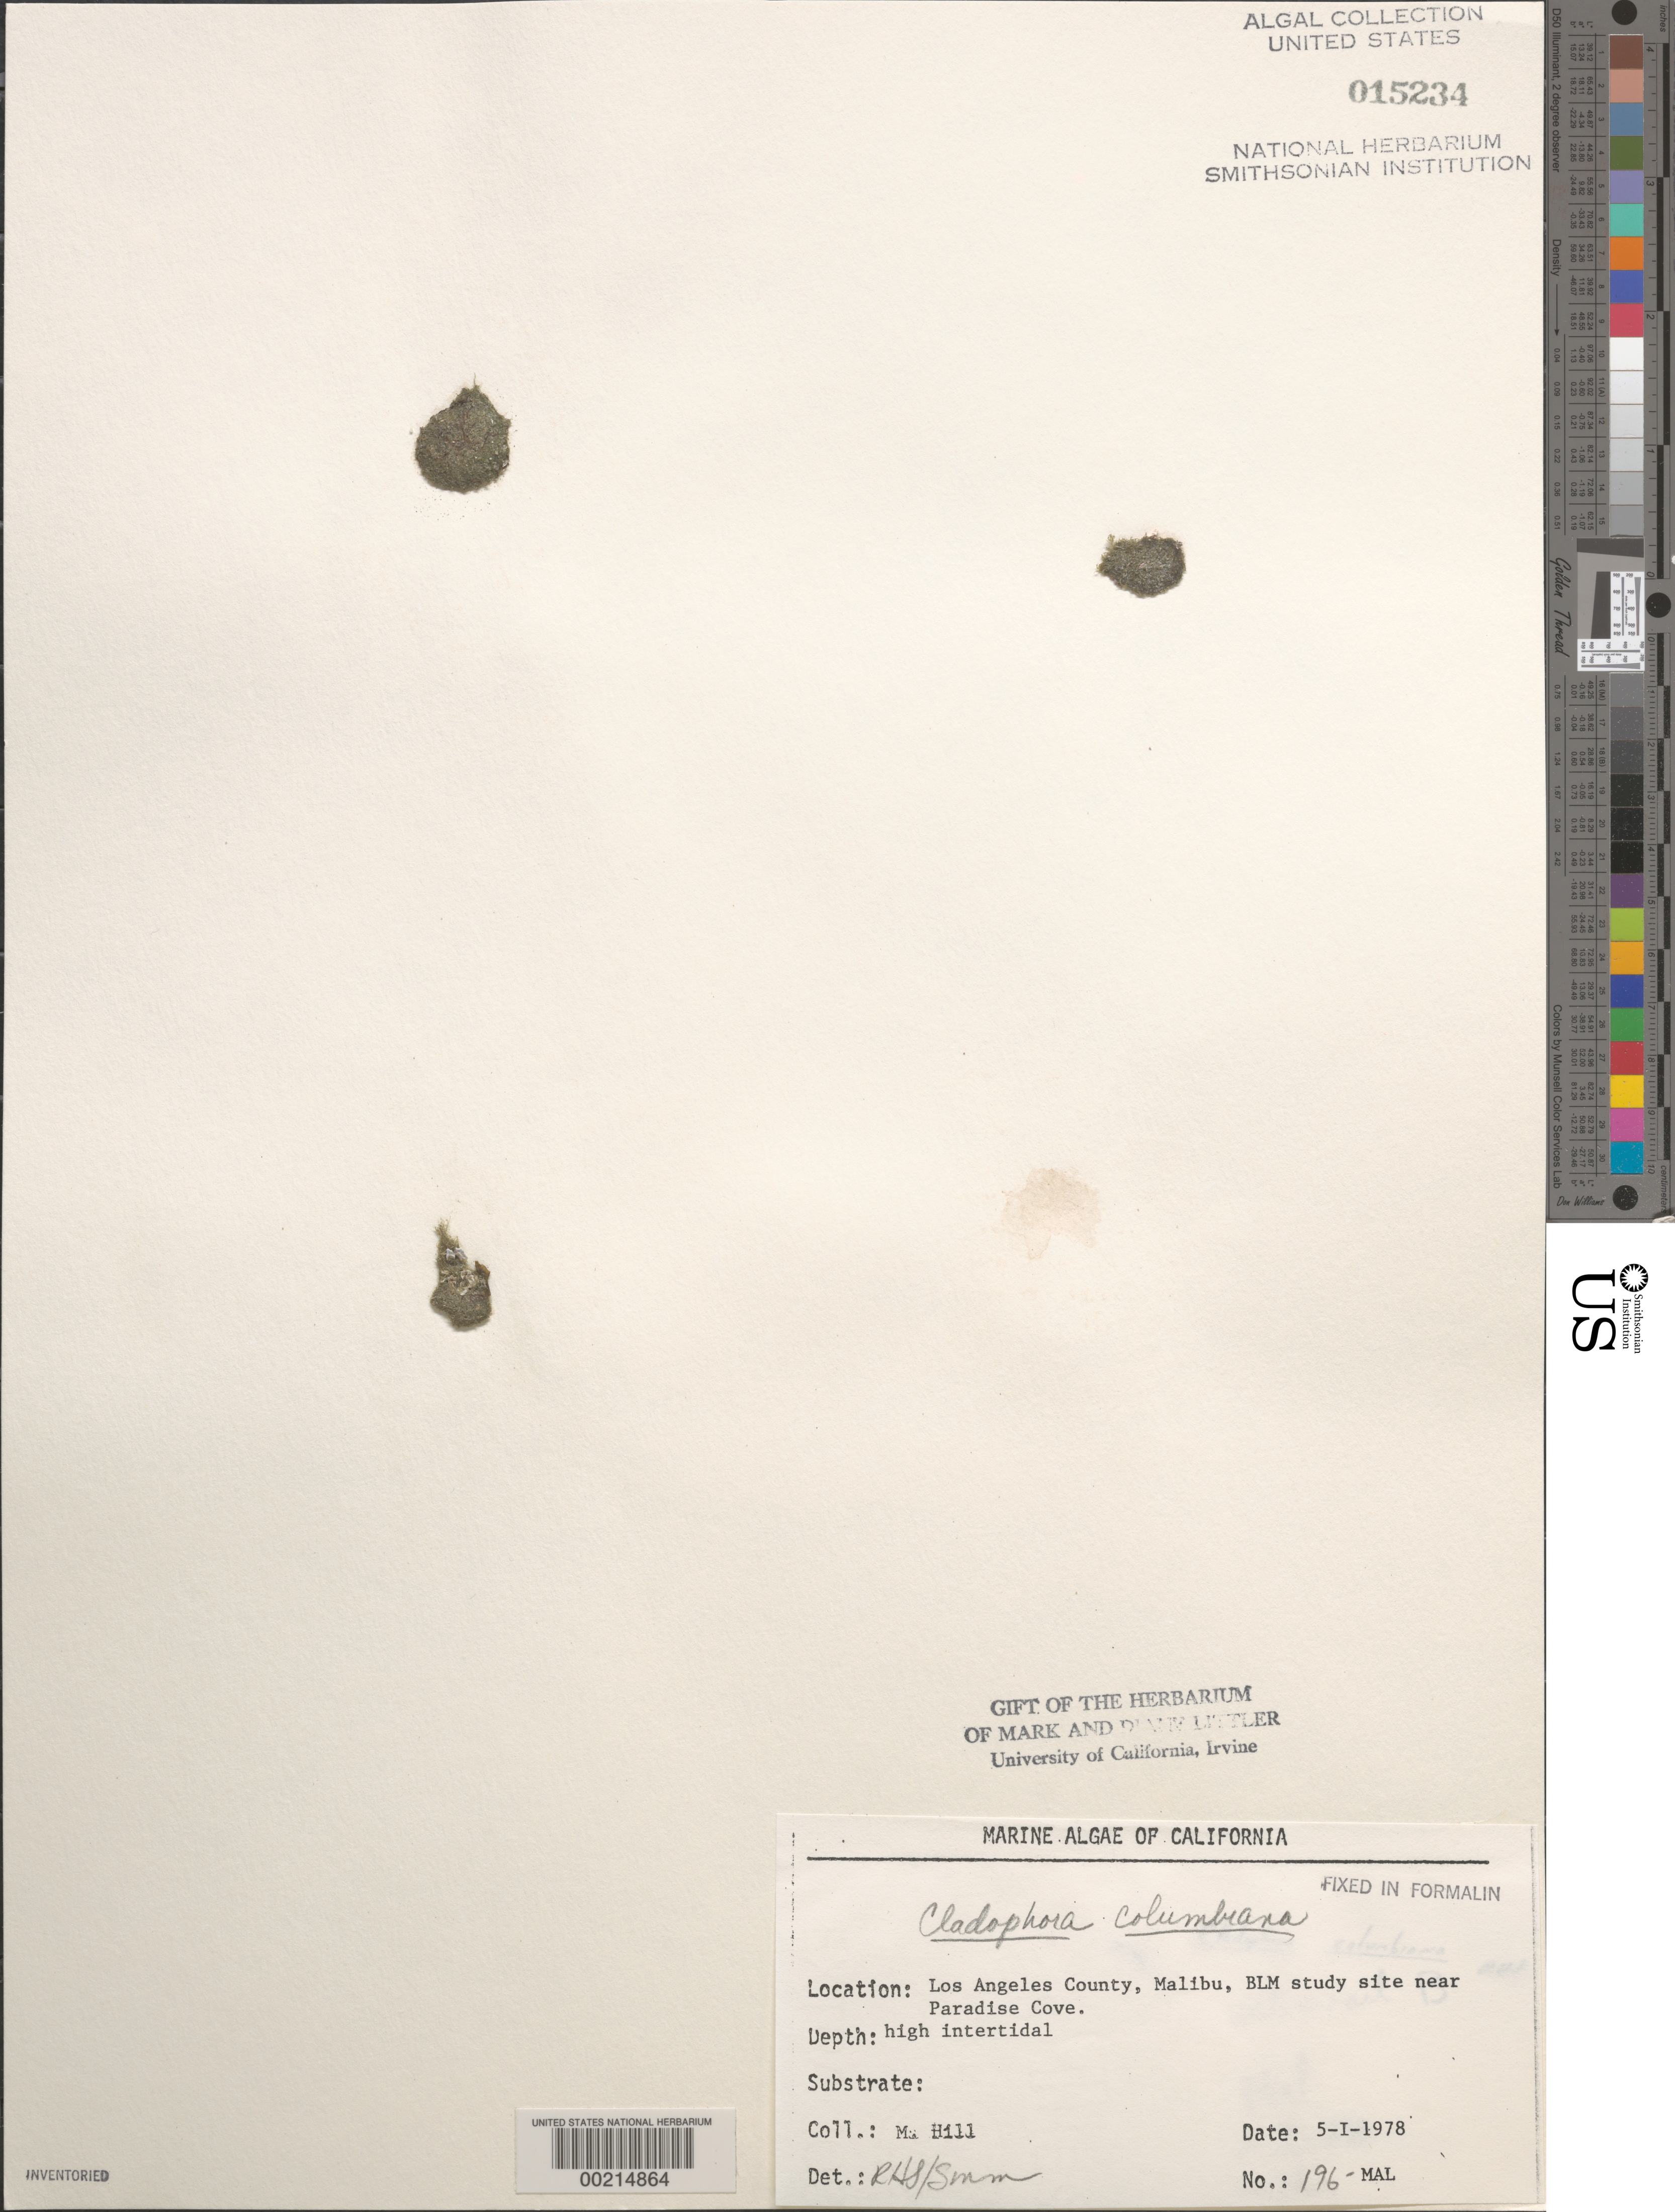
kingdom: Plantae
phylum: Chlorophyta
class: Ulvophyceae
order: Cladophorales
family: Cladophoraceae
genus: Cladophora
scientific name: Cladophora columbiana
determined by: Sims, Robert H.; Murray, S. N.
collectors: M. Hill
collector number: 196-mal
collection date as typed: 05 Jan 1978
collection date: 1978-01-05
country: United States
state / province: California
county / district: Los Angeles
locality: Malibu near Paradise Cove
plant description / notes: BLM-SOCALBIGHT Rocky Intertidal Survey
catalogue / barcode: US 15234